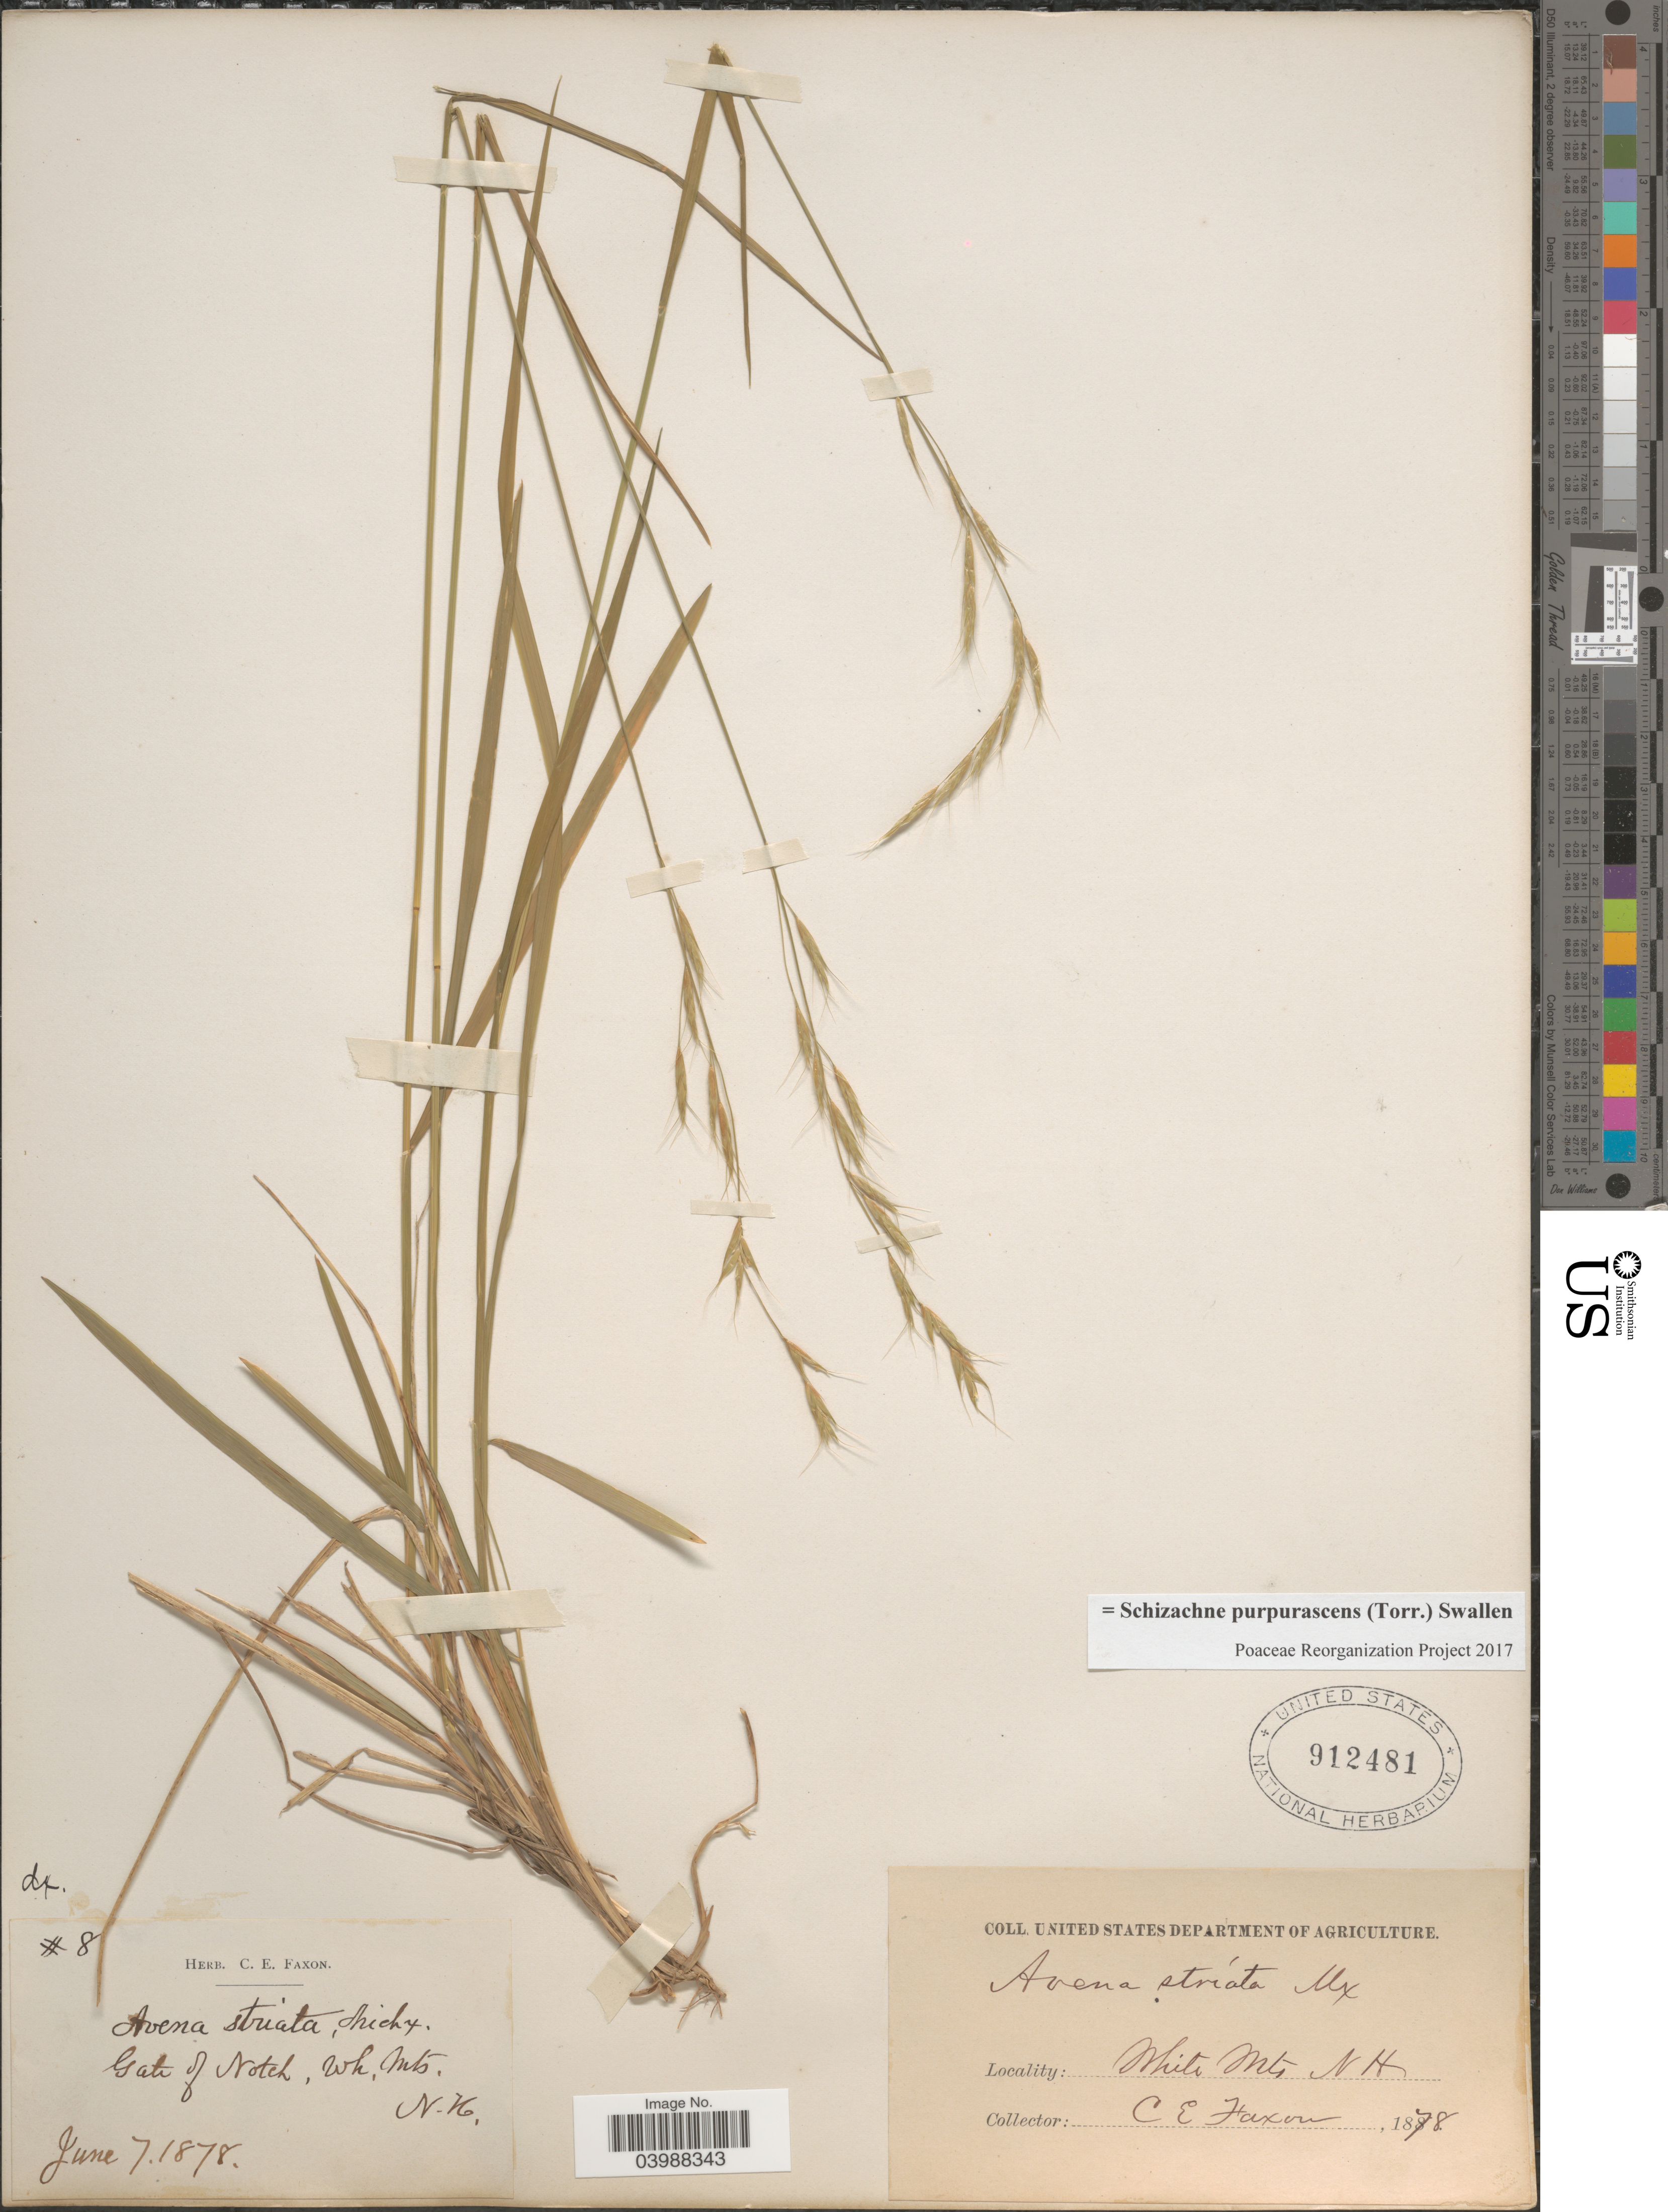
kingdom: Plantae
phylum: Tracheophyta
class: Liliopsida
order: Poales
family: Poaceae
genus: Schizachne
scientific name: Schizachne purpurascens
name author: (Torr.) Swallen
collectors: C. Faxon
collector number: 8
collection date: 1878-06-07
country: United States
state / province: New Hampshire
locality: Gate of Notch, White Mts.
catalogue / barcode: US 912481